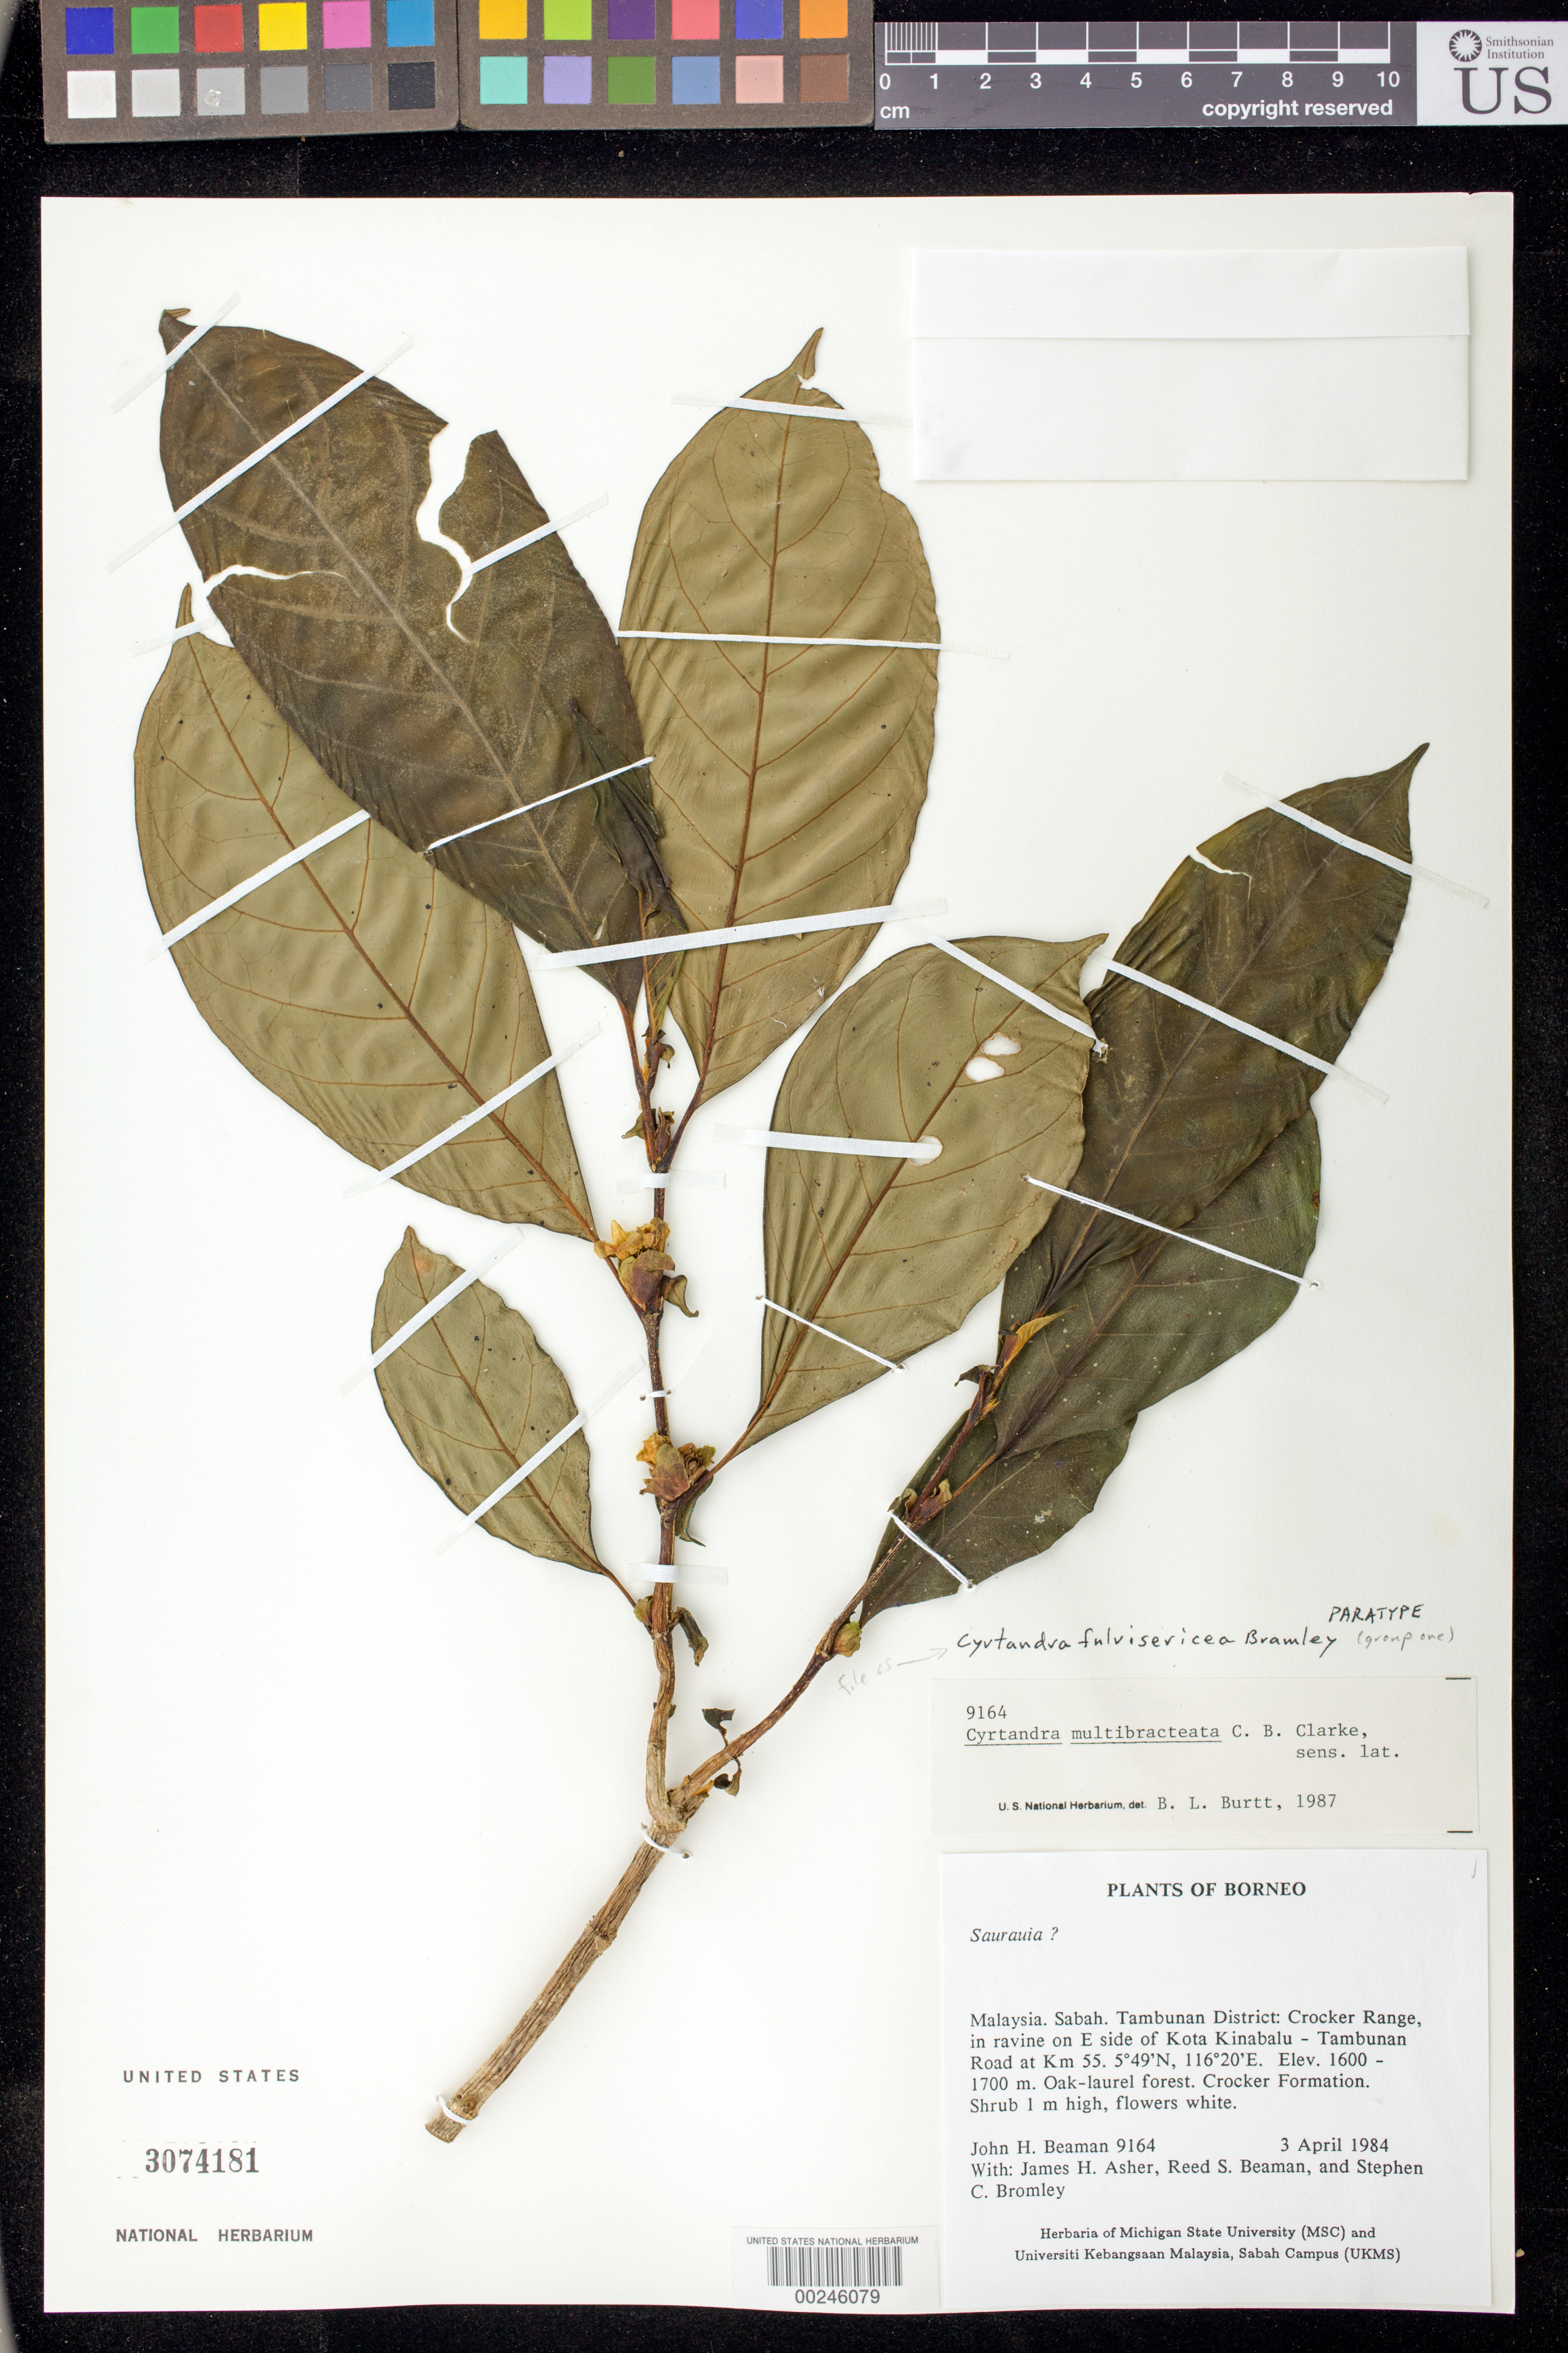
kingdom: Plantae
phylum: Tracheophyta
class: Magnoliopsida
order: Lamiales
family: Gesneriaceae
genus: Cyrtandra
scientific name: Cyrtandra fulvisericea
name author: Bramley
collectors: J. H. Beaman, J. Asher, R. S. Beaman & S. Bromley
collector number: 9164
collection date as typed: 03 Apr 1984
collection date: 1984-04-03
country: Malaysia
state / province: Sabah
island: Borneo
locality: Tambunan District: Crocker Range, in ravine on E side of Kota Kinabalu - Tambunan Road at Km 55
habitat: Oak-laurel forest, crocker formation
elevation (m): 1600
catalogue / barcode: US 3074181